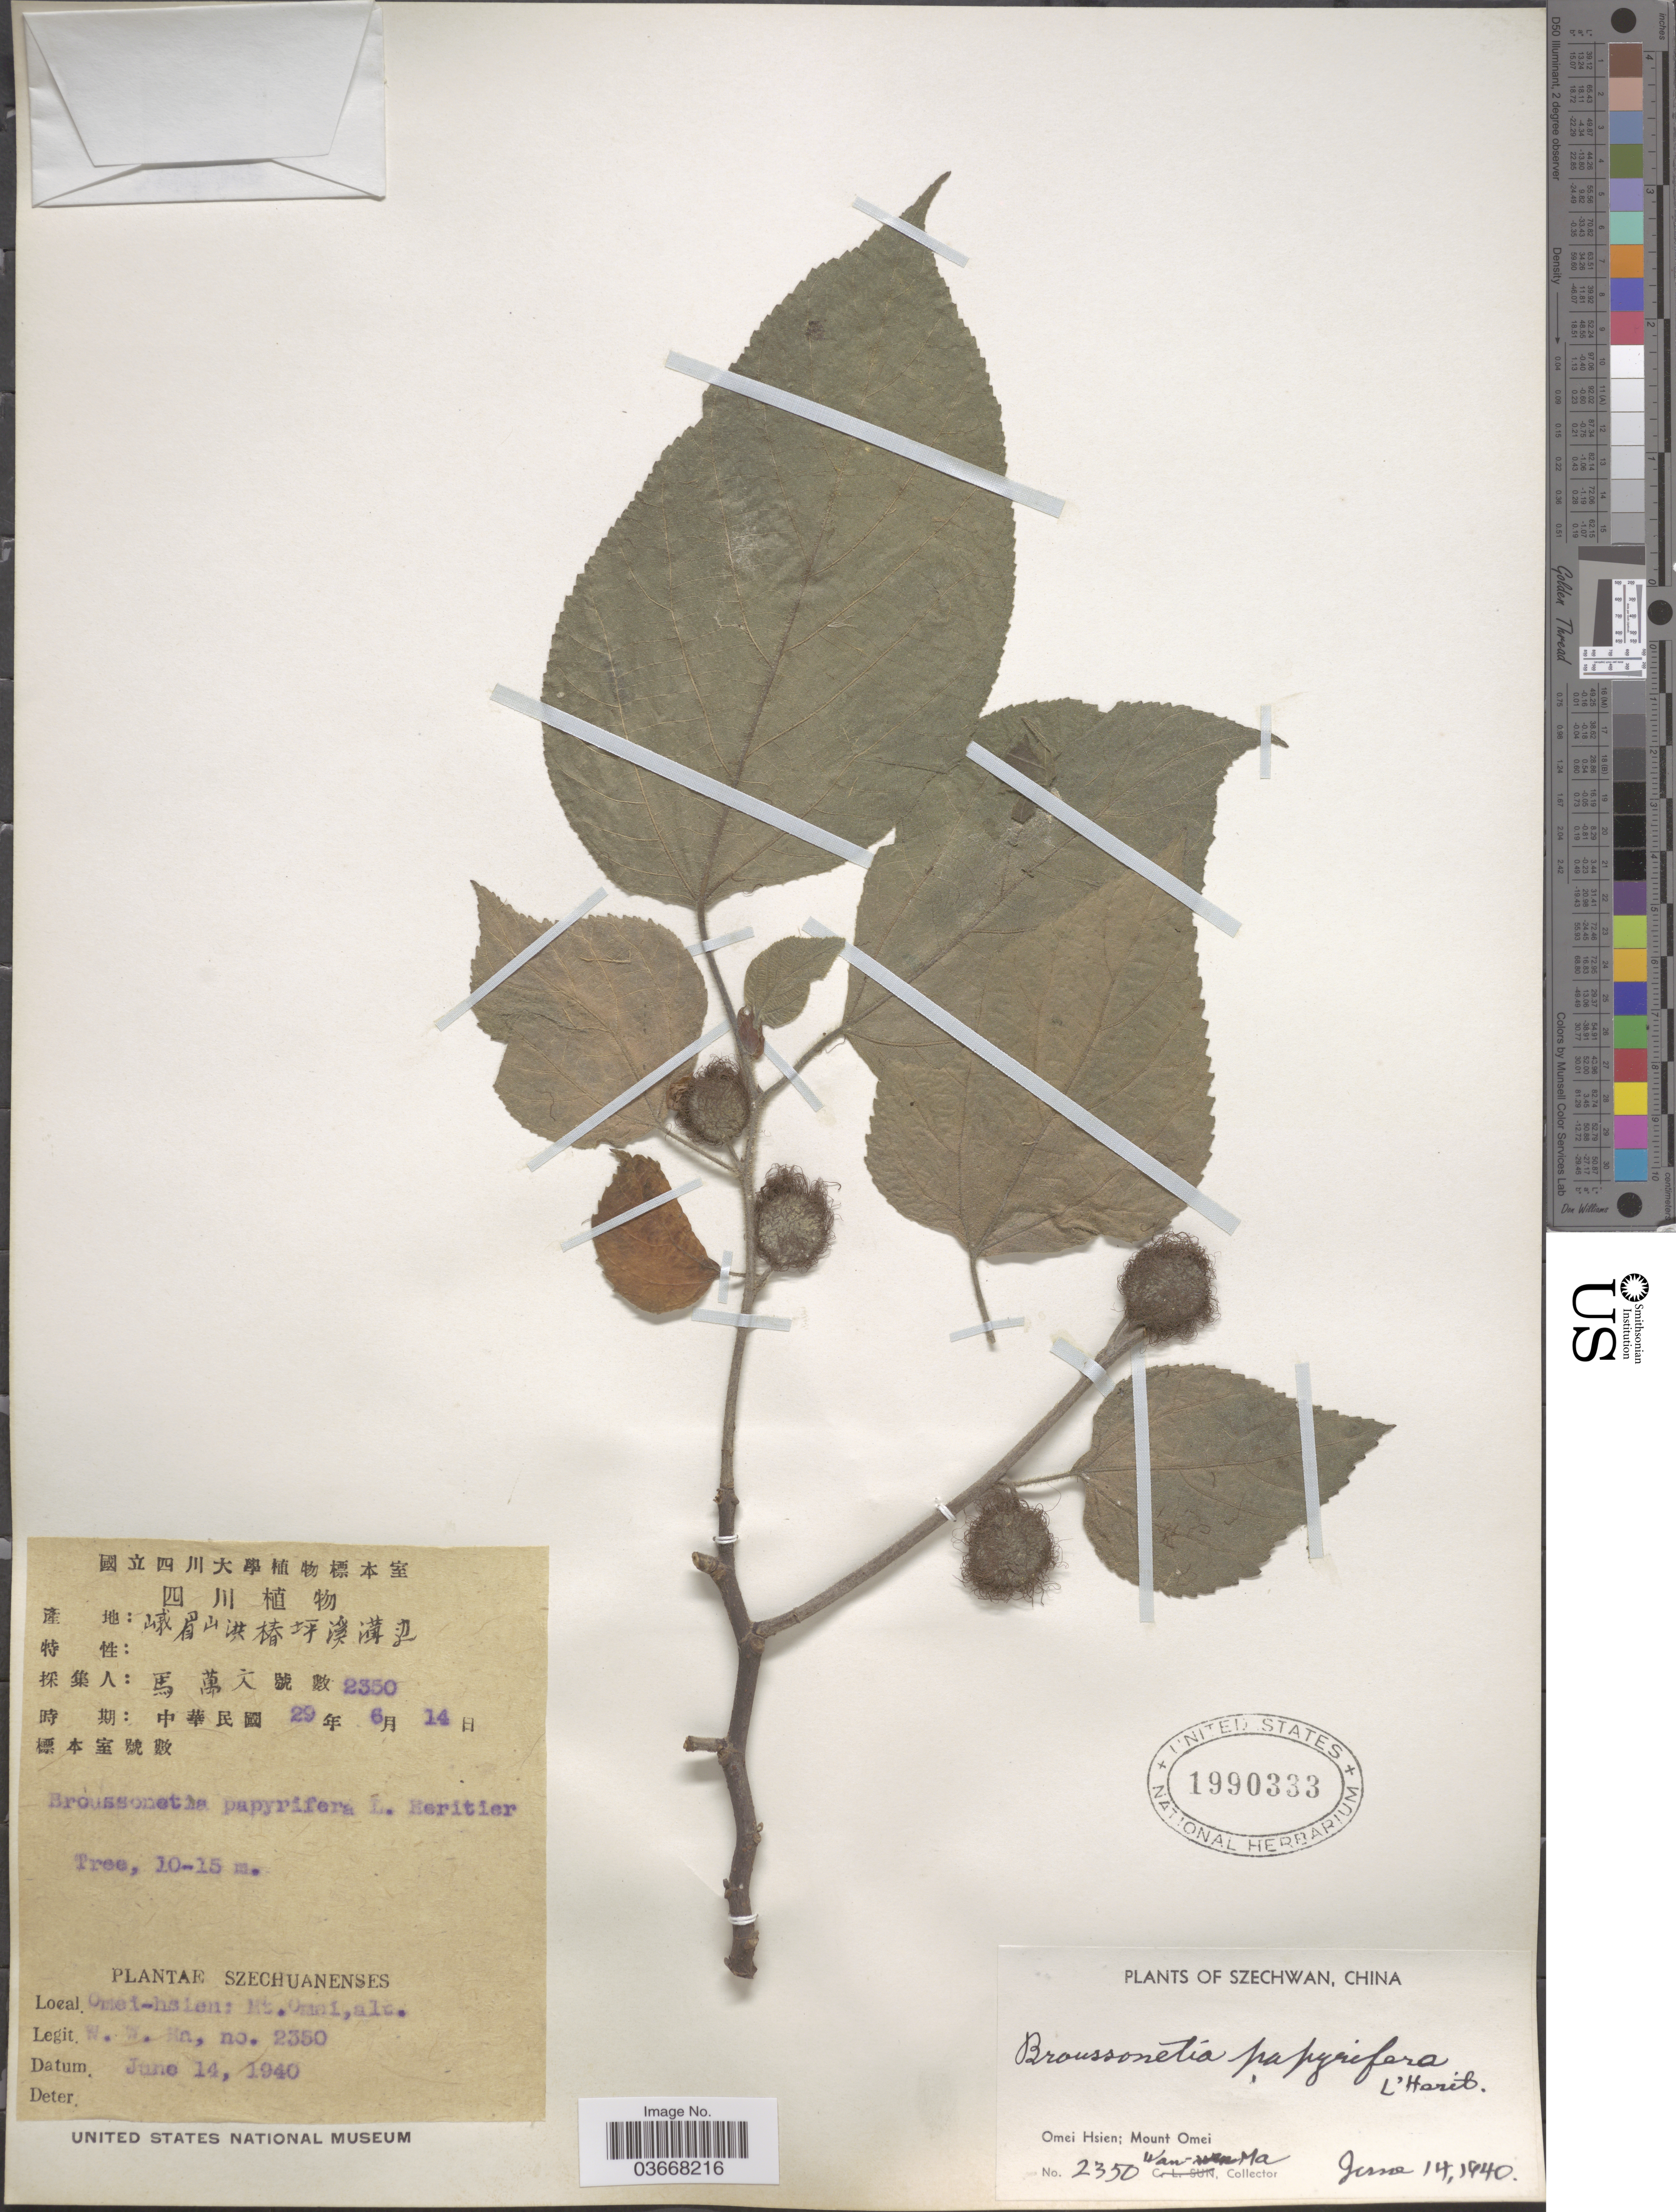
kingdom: Plantae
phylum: Tracheophyta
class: Magnoliopsida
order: Rosales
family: Moraceae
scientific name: Broussoneta papyrifera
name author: (L.) L'Hér. ex Vent.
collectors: W. Ma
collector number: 2350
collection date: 1940-06-14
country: China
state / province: Sichuan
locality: Szechwan. Omei Hsien; Mount Omei.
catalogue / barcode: US 1990333